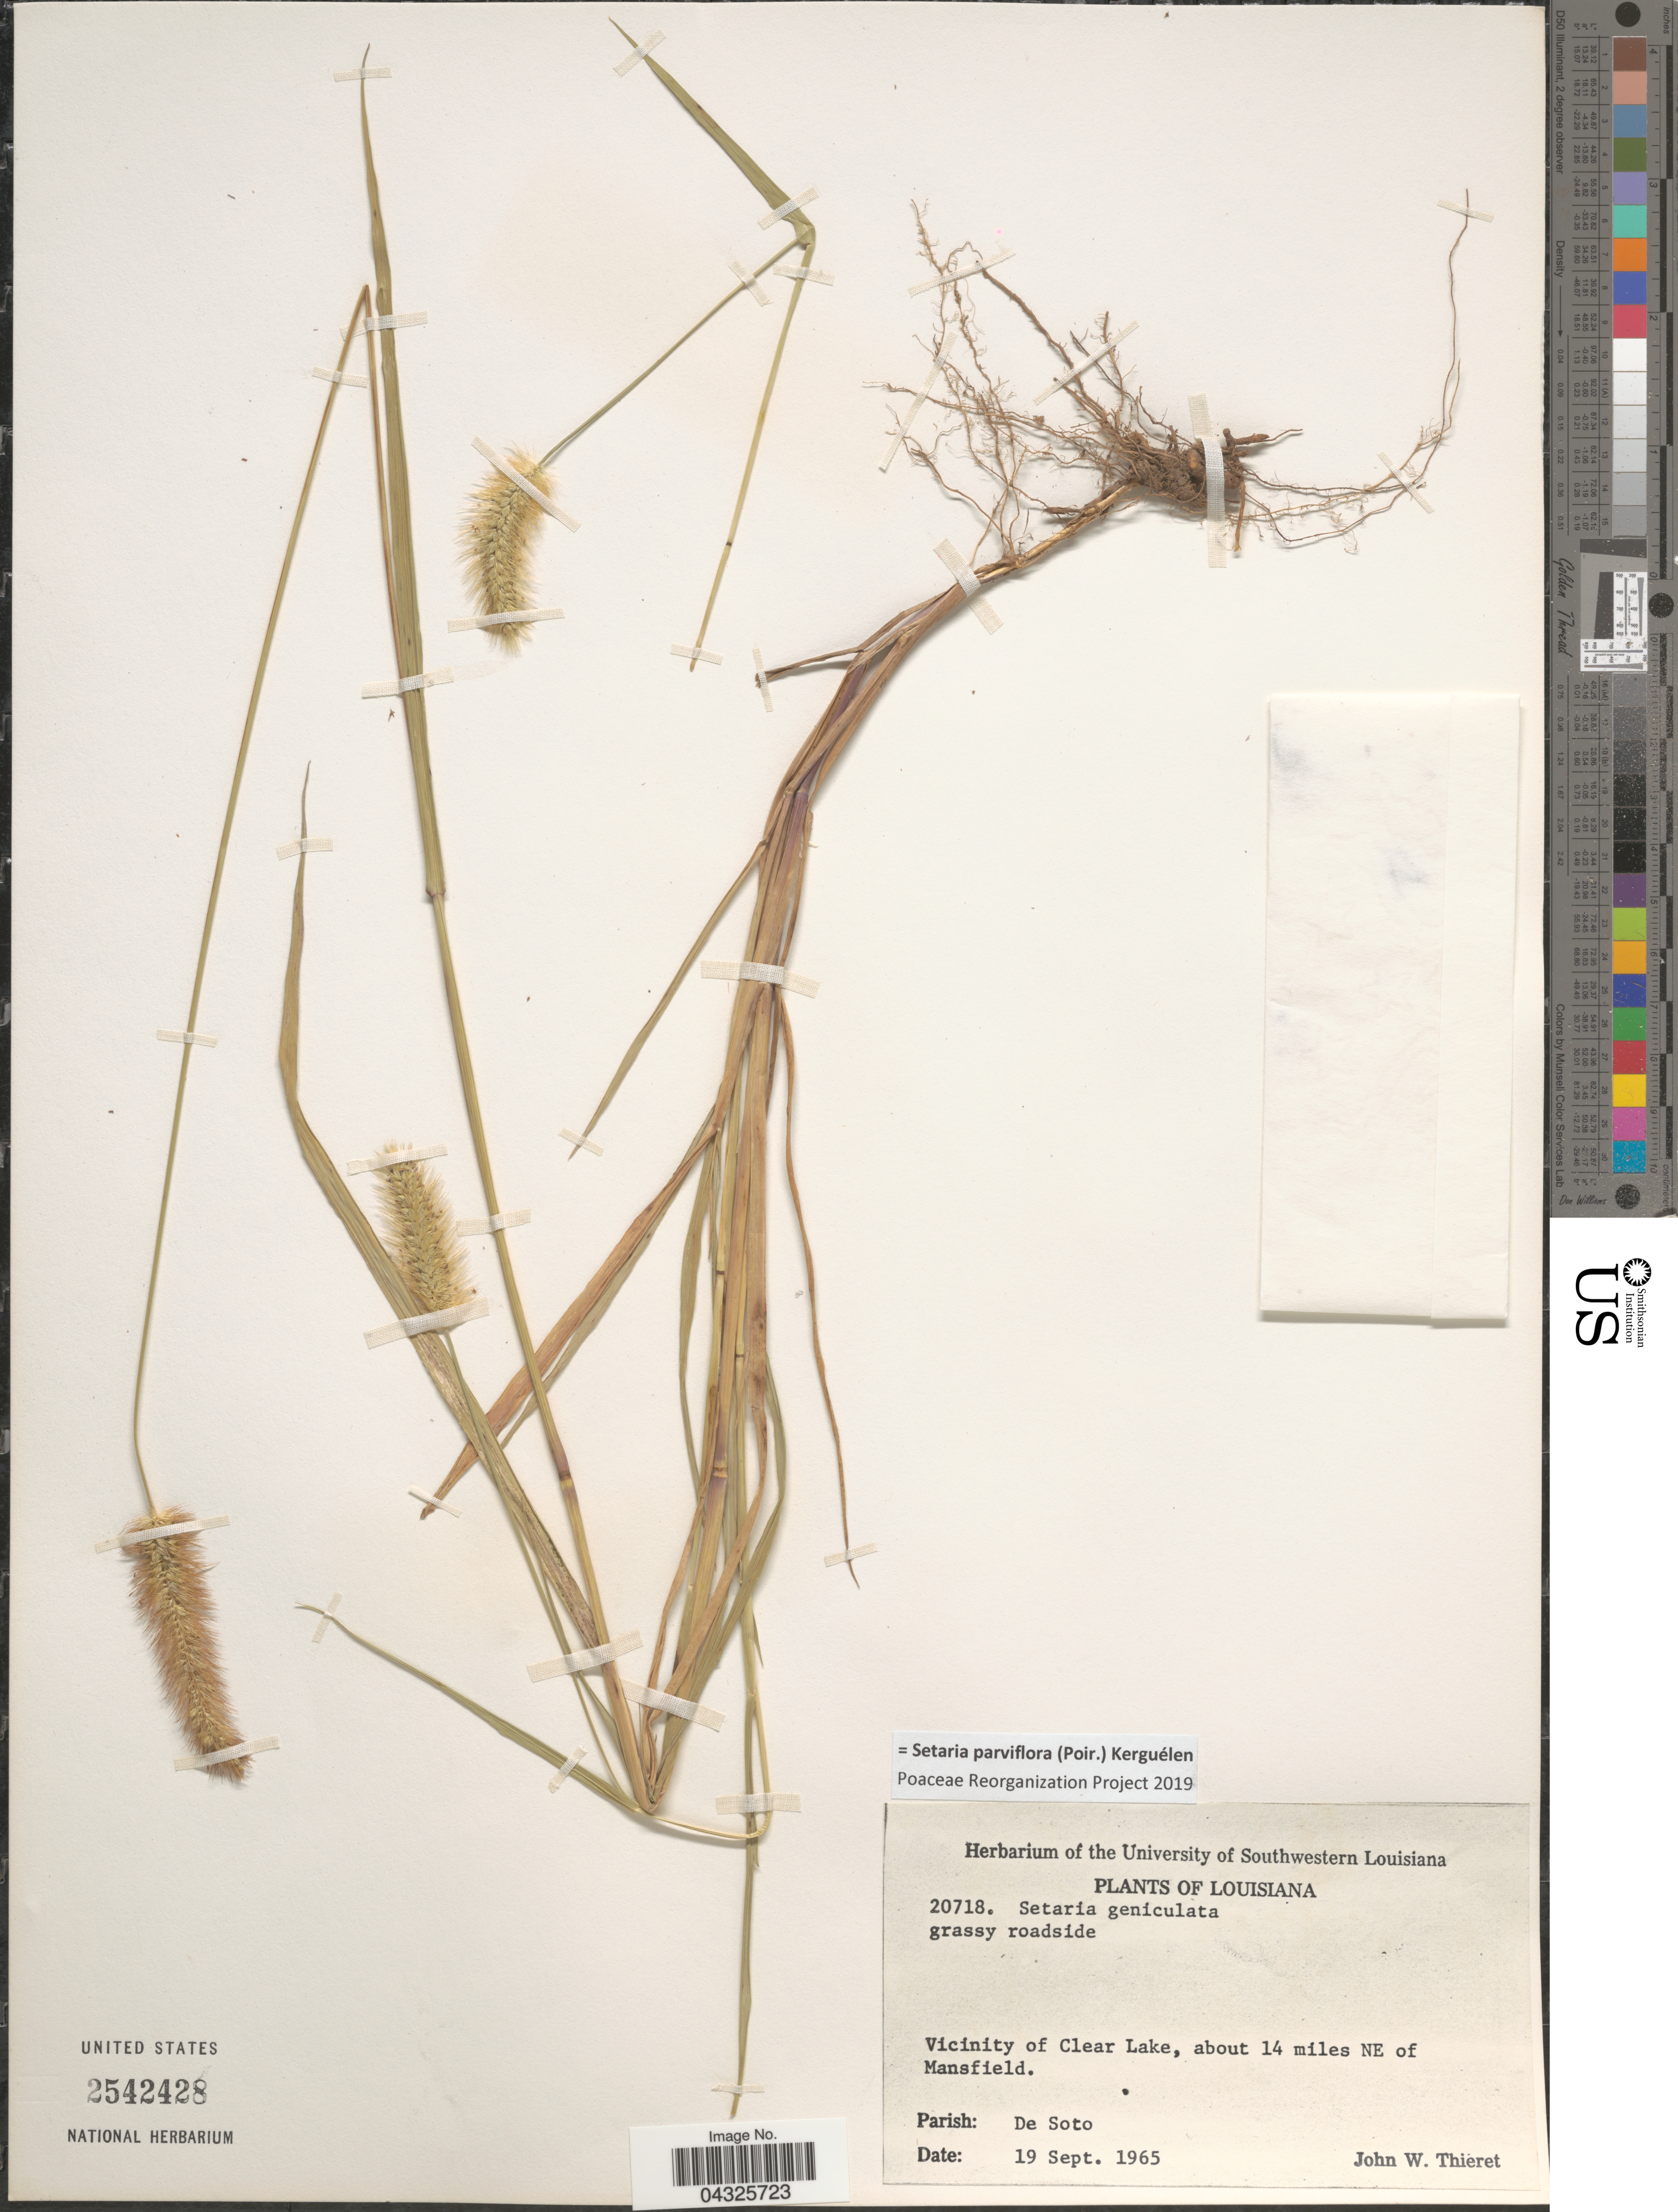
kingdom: Plantae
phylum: Tracheophyta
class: Liliopsida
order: Poales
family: Poaceae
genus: Setaria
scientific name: Setaria parviflora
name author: (Poir.) Kerguélen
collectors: J. W. Thieret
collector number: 20718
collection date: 1965-09-19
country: United States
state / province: Louisiana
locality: Vicinity of Clear Lake, about 14 miles NE of Mansfield. Parish: De Soto.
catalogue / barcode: US 2542428